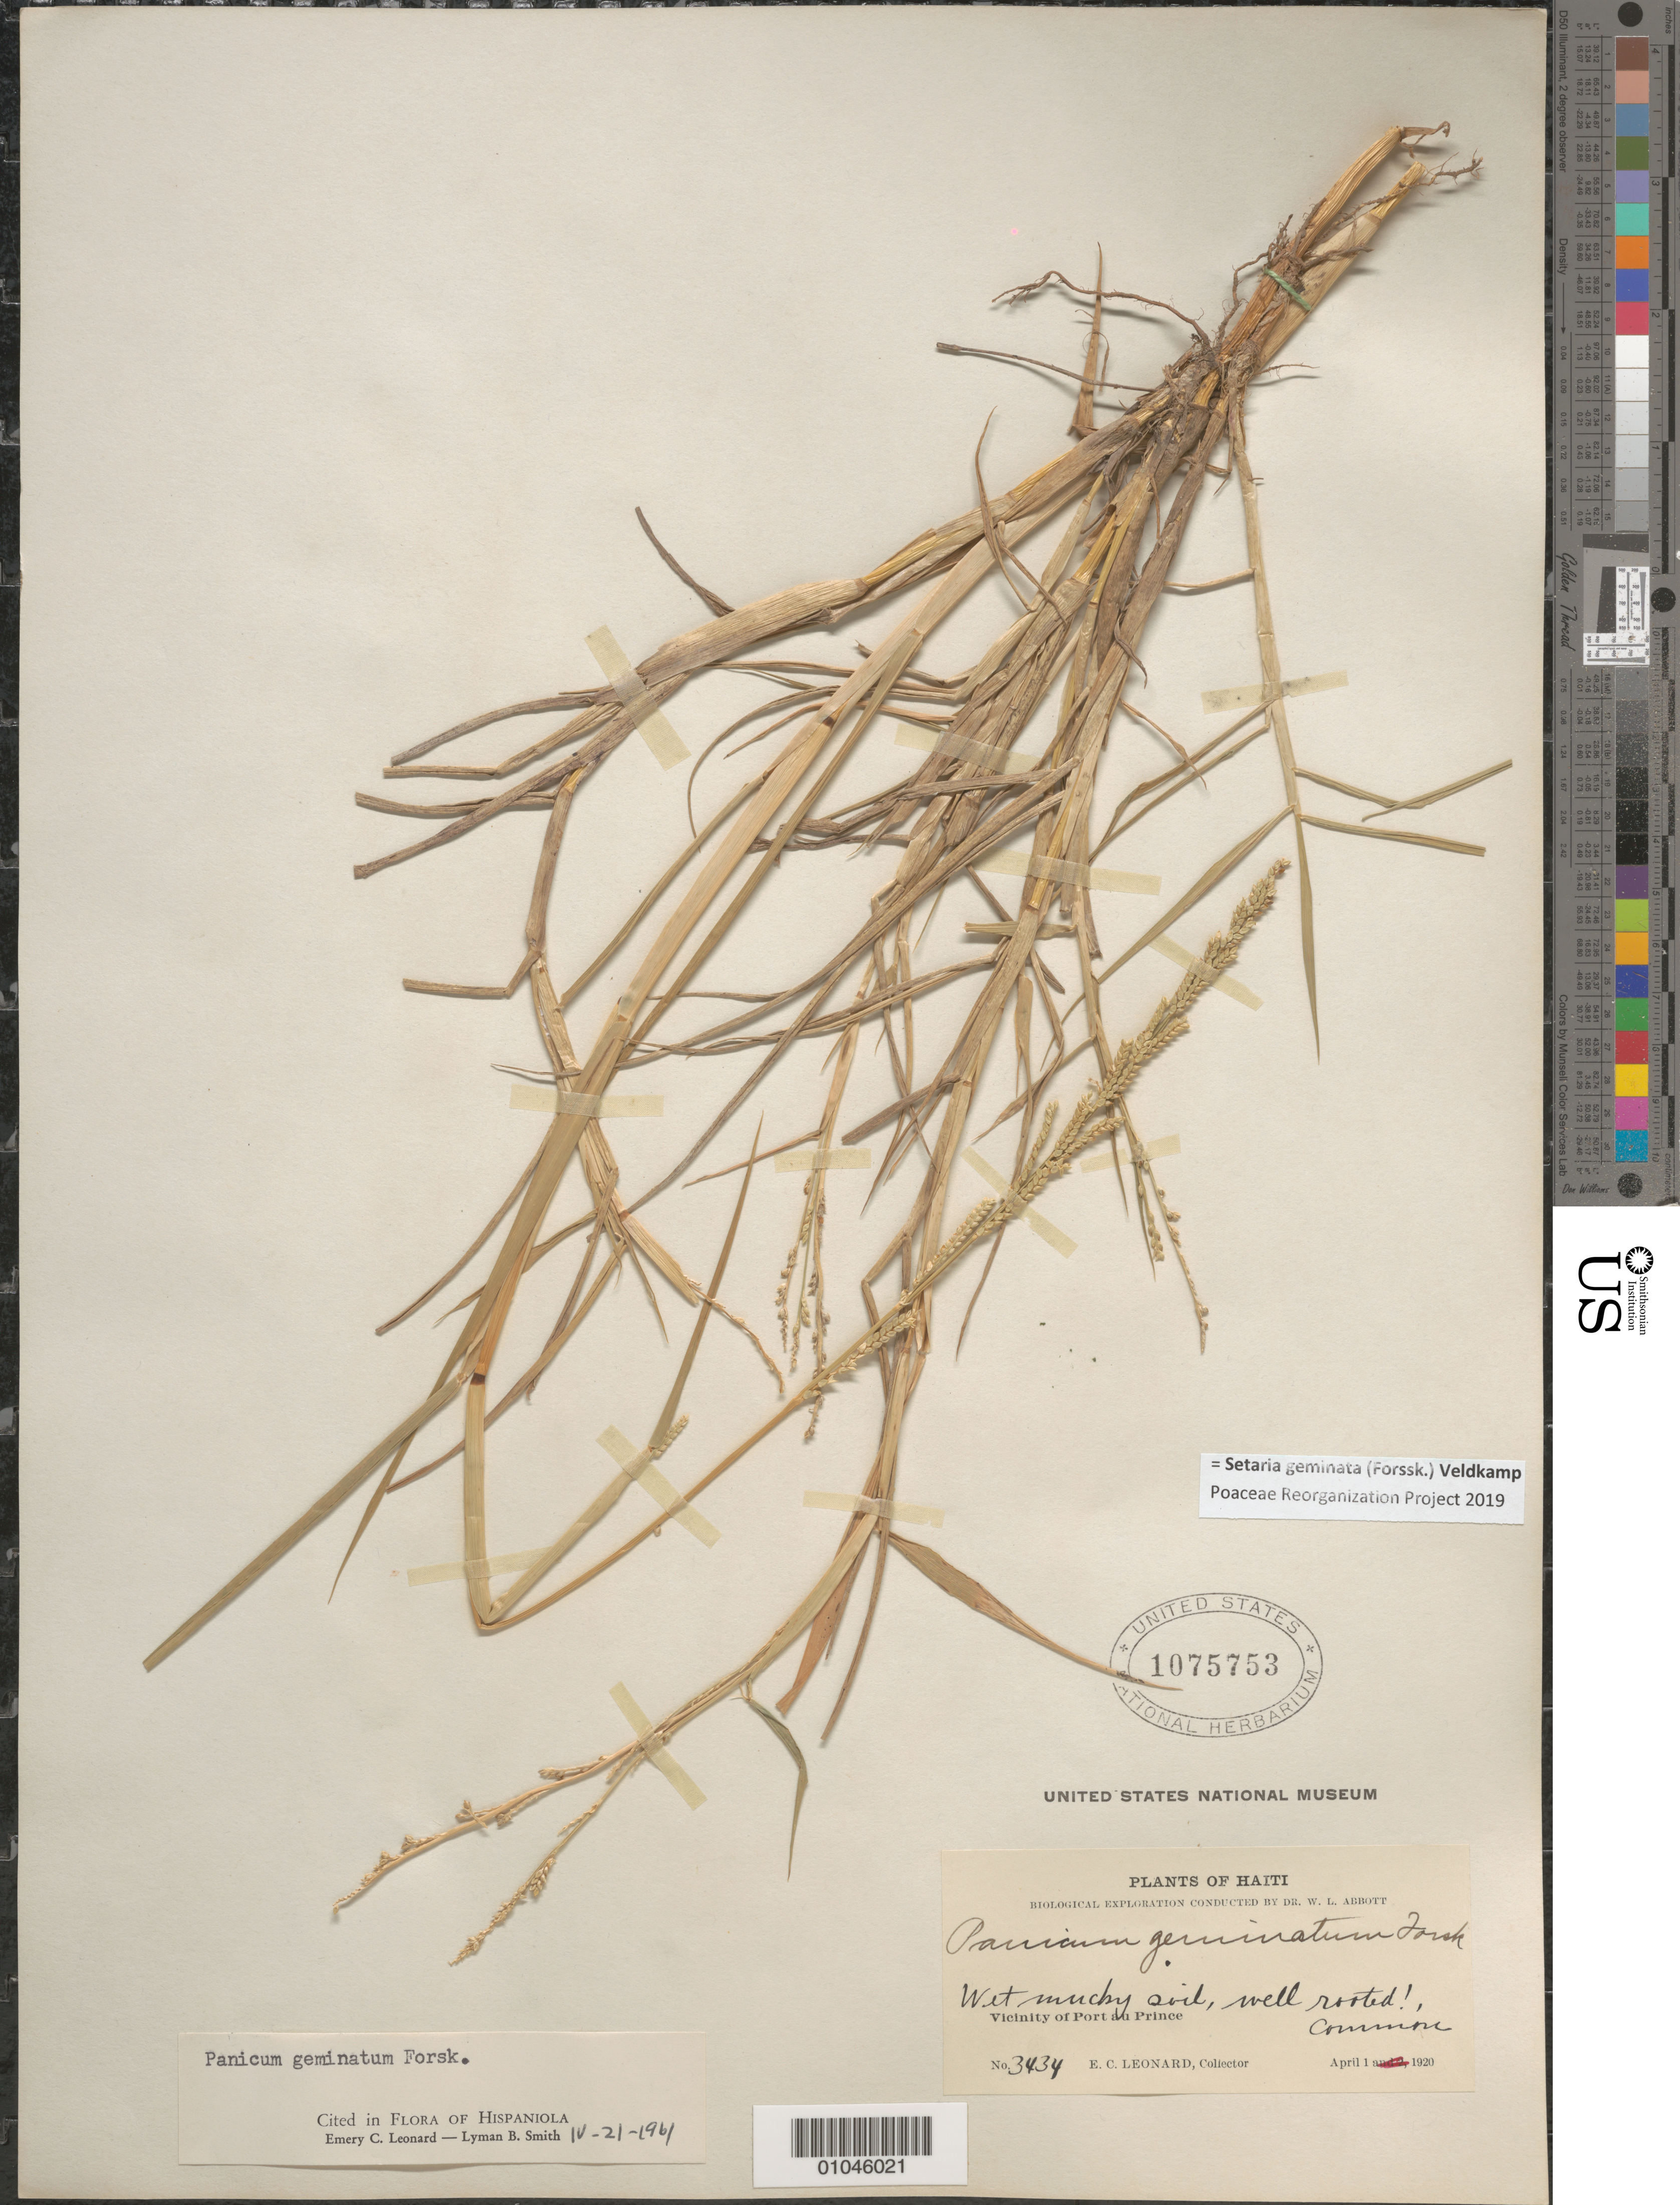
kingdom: Plantae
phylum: Tracheophyta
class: Liliopsida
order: Poales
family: Poaceae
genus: Paspalidium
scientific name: Paspalidium geminatum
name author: (Forssk.) Stapf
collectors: E. C. Leonard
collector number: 3434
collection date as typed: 01 Apr 1920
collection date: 1920-04-01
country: Haiti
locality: Wet mushy soil, well rooted. common. Vicinity of Port du Prince.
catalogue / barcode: US 1075753